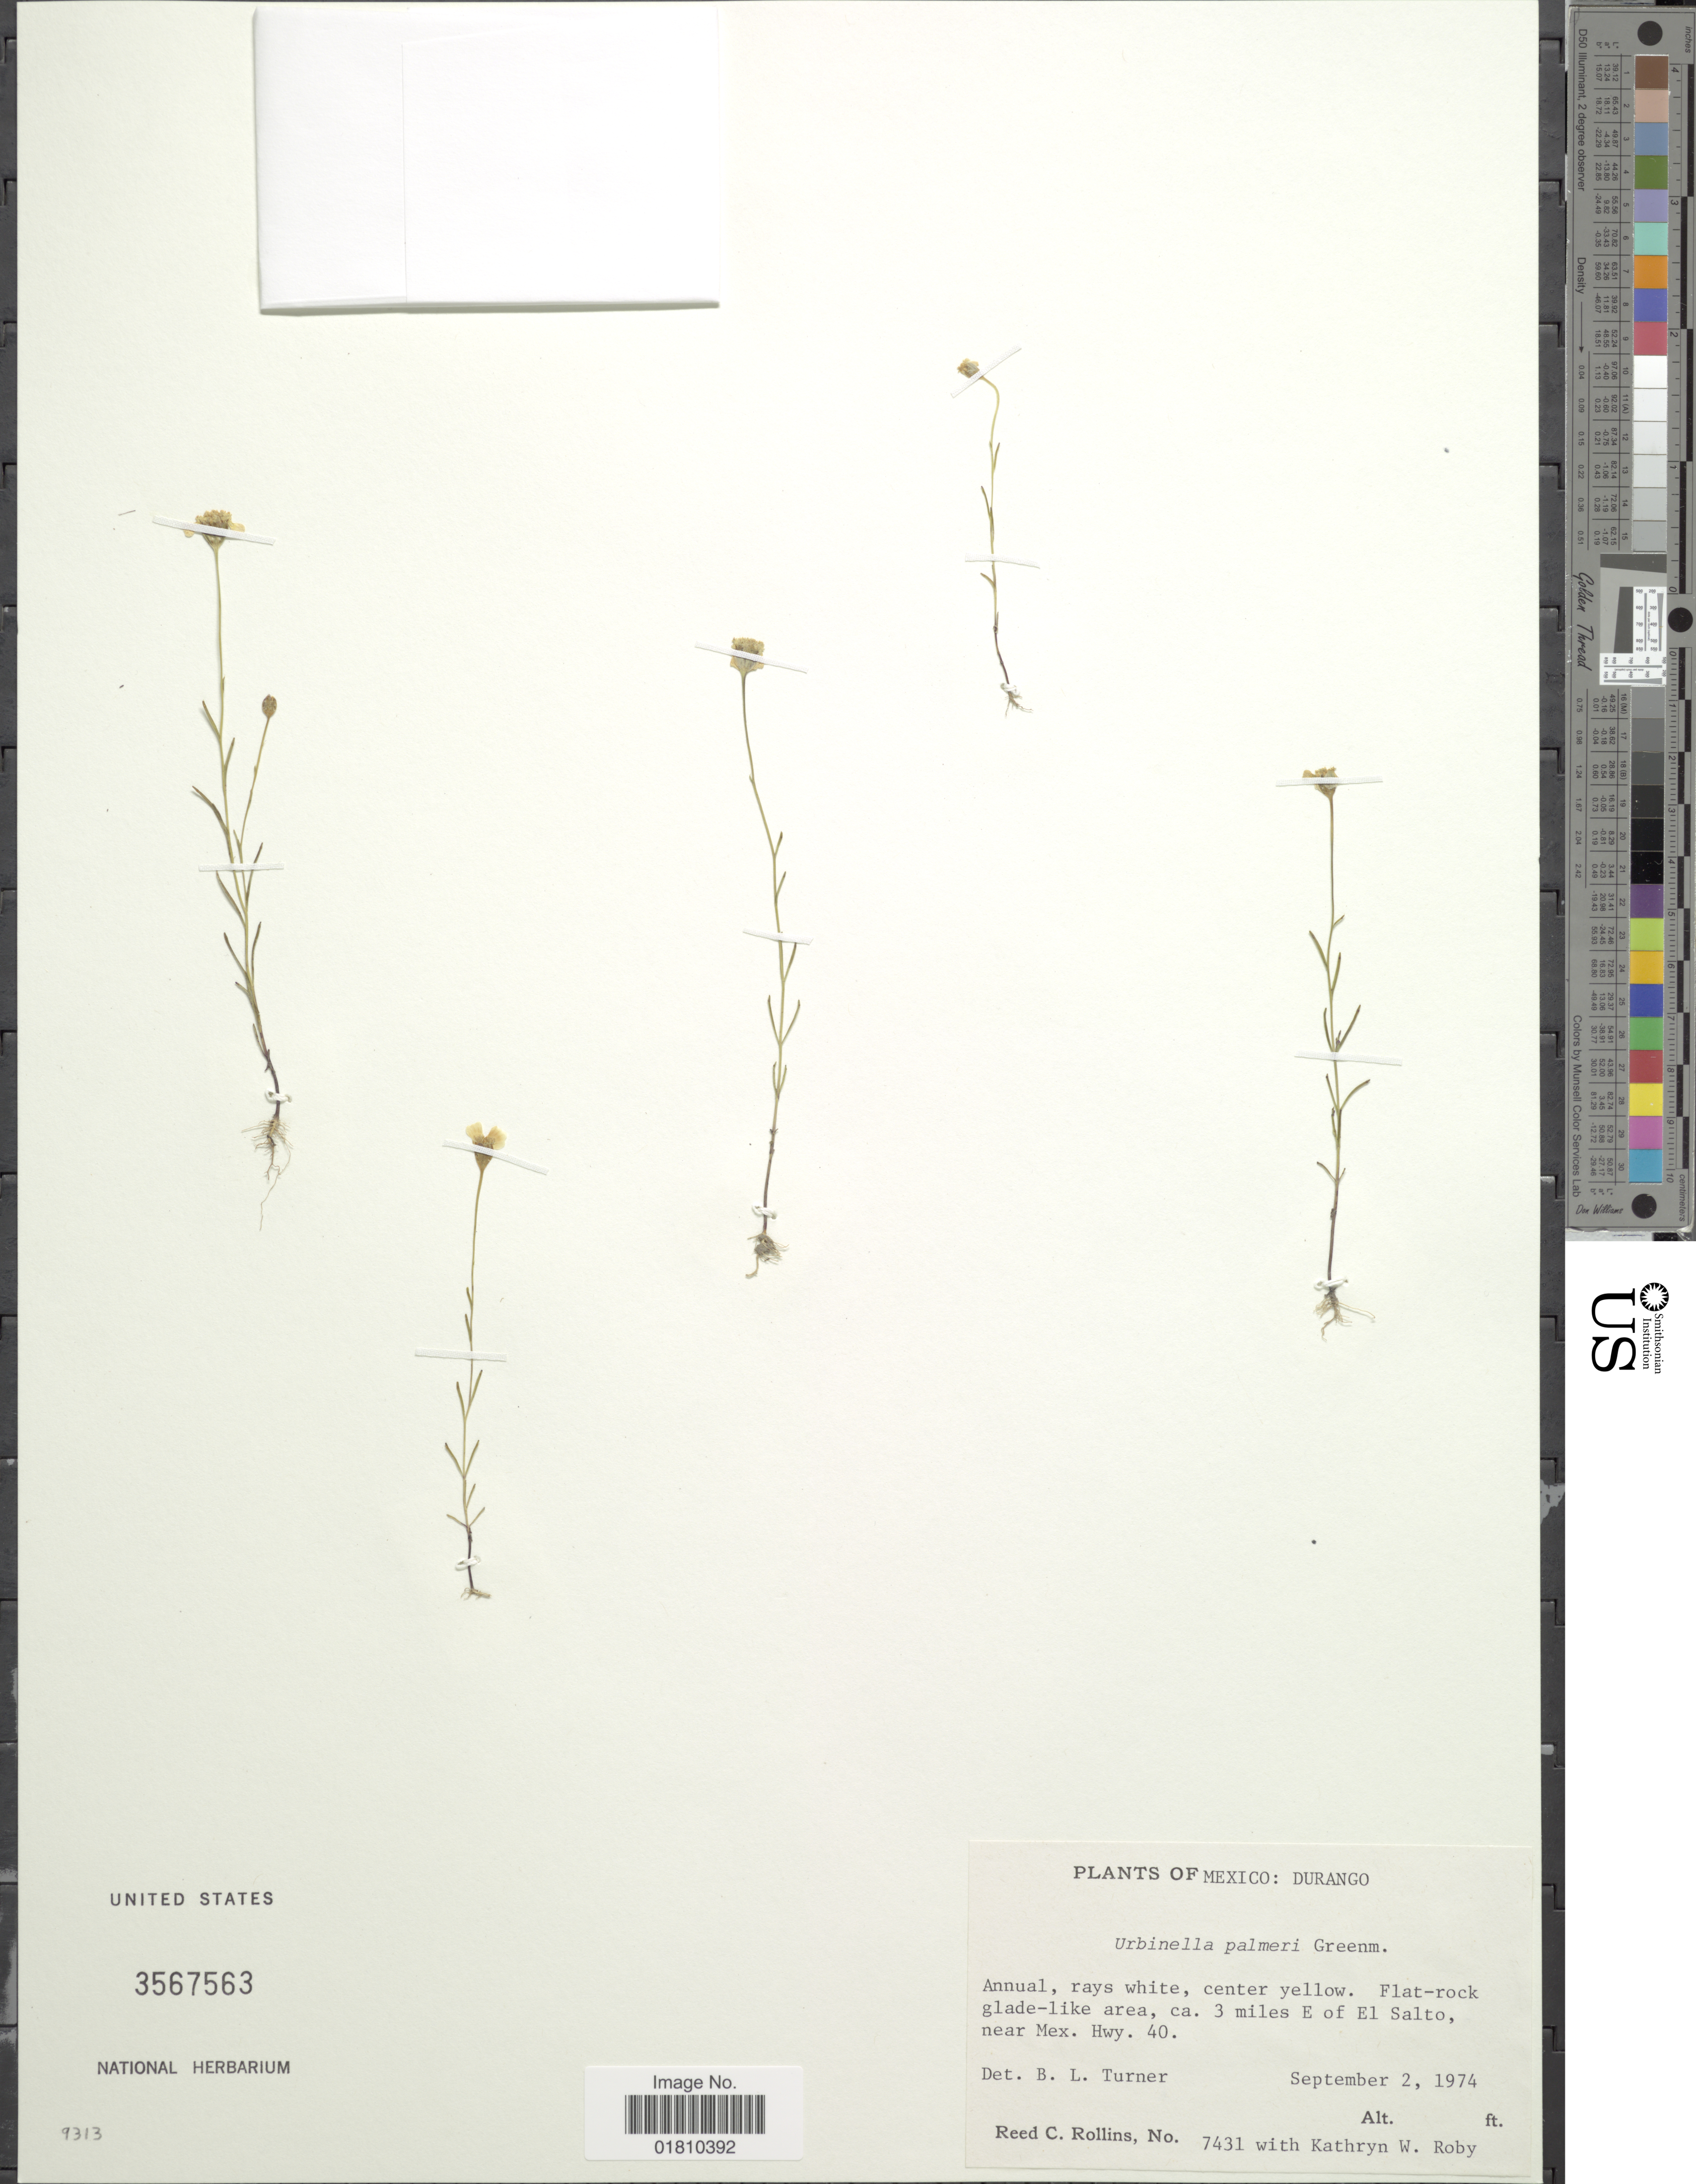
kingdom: Plantae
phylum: Tracheophyta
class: Magnoliopsida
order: Asterales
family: Asteraceae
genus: Urbinella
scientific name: Urbinella palmeri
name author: Greenm.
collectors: R. C. Rollins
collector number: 7431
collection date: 1974-09-02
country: Mexico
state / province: Durango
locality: Ca. 3 miles E of El Salto, near Mex. Hwy. 40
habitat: flat rock glade-like area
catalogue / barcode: US 3567563